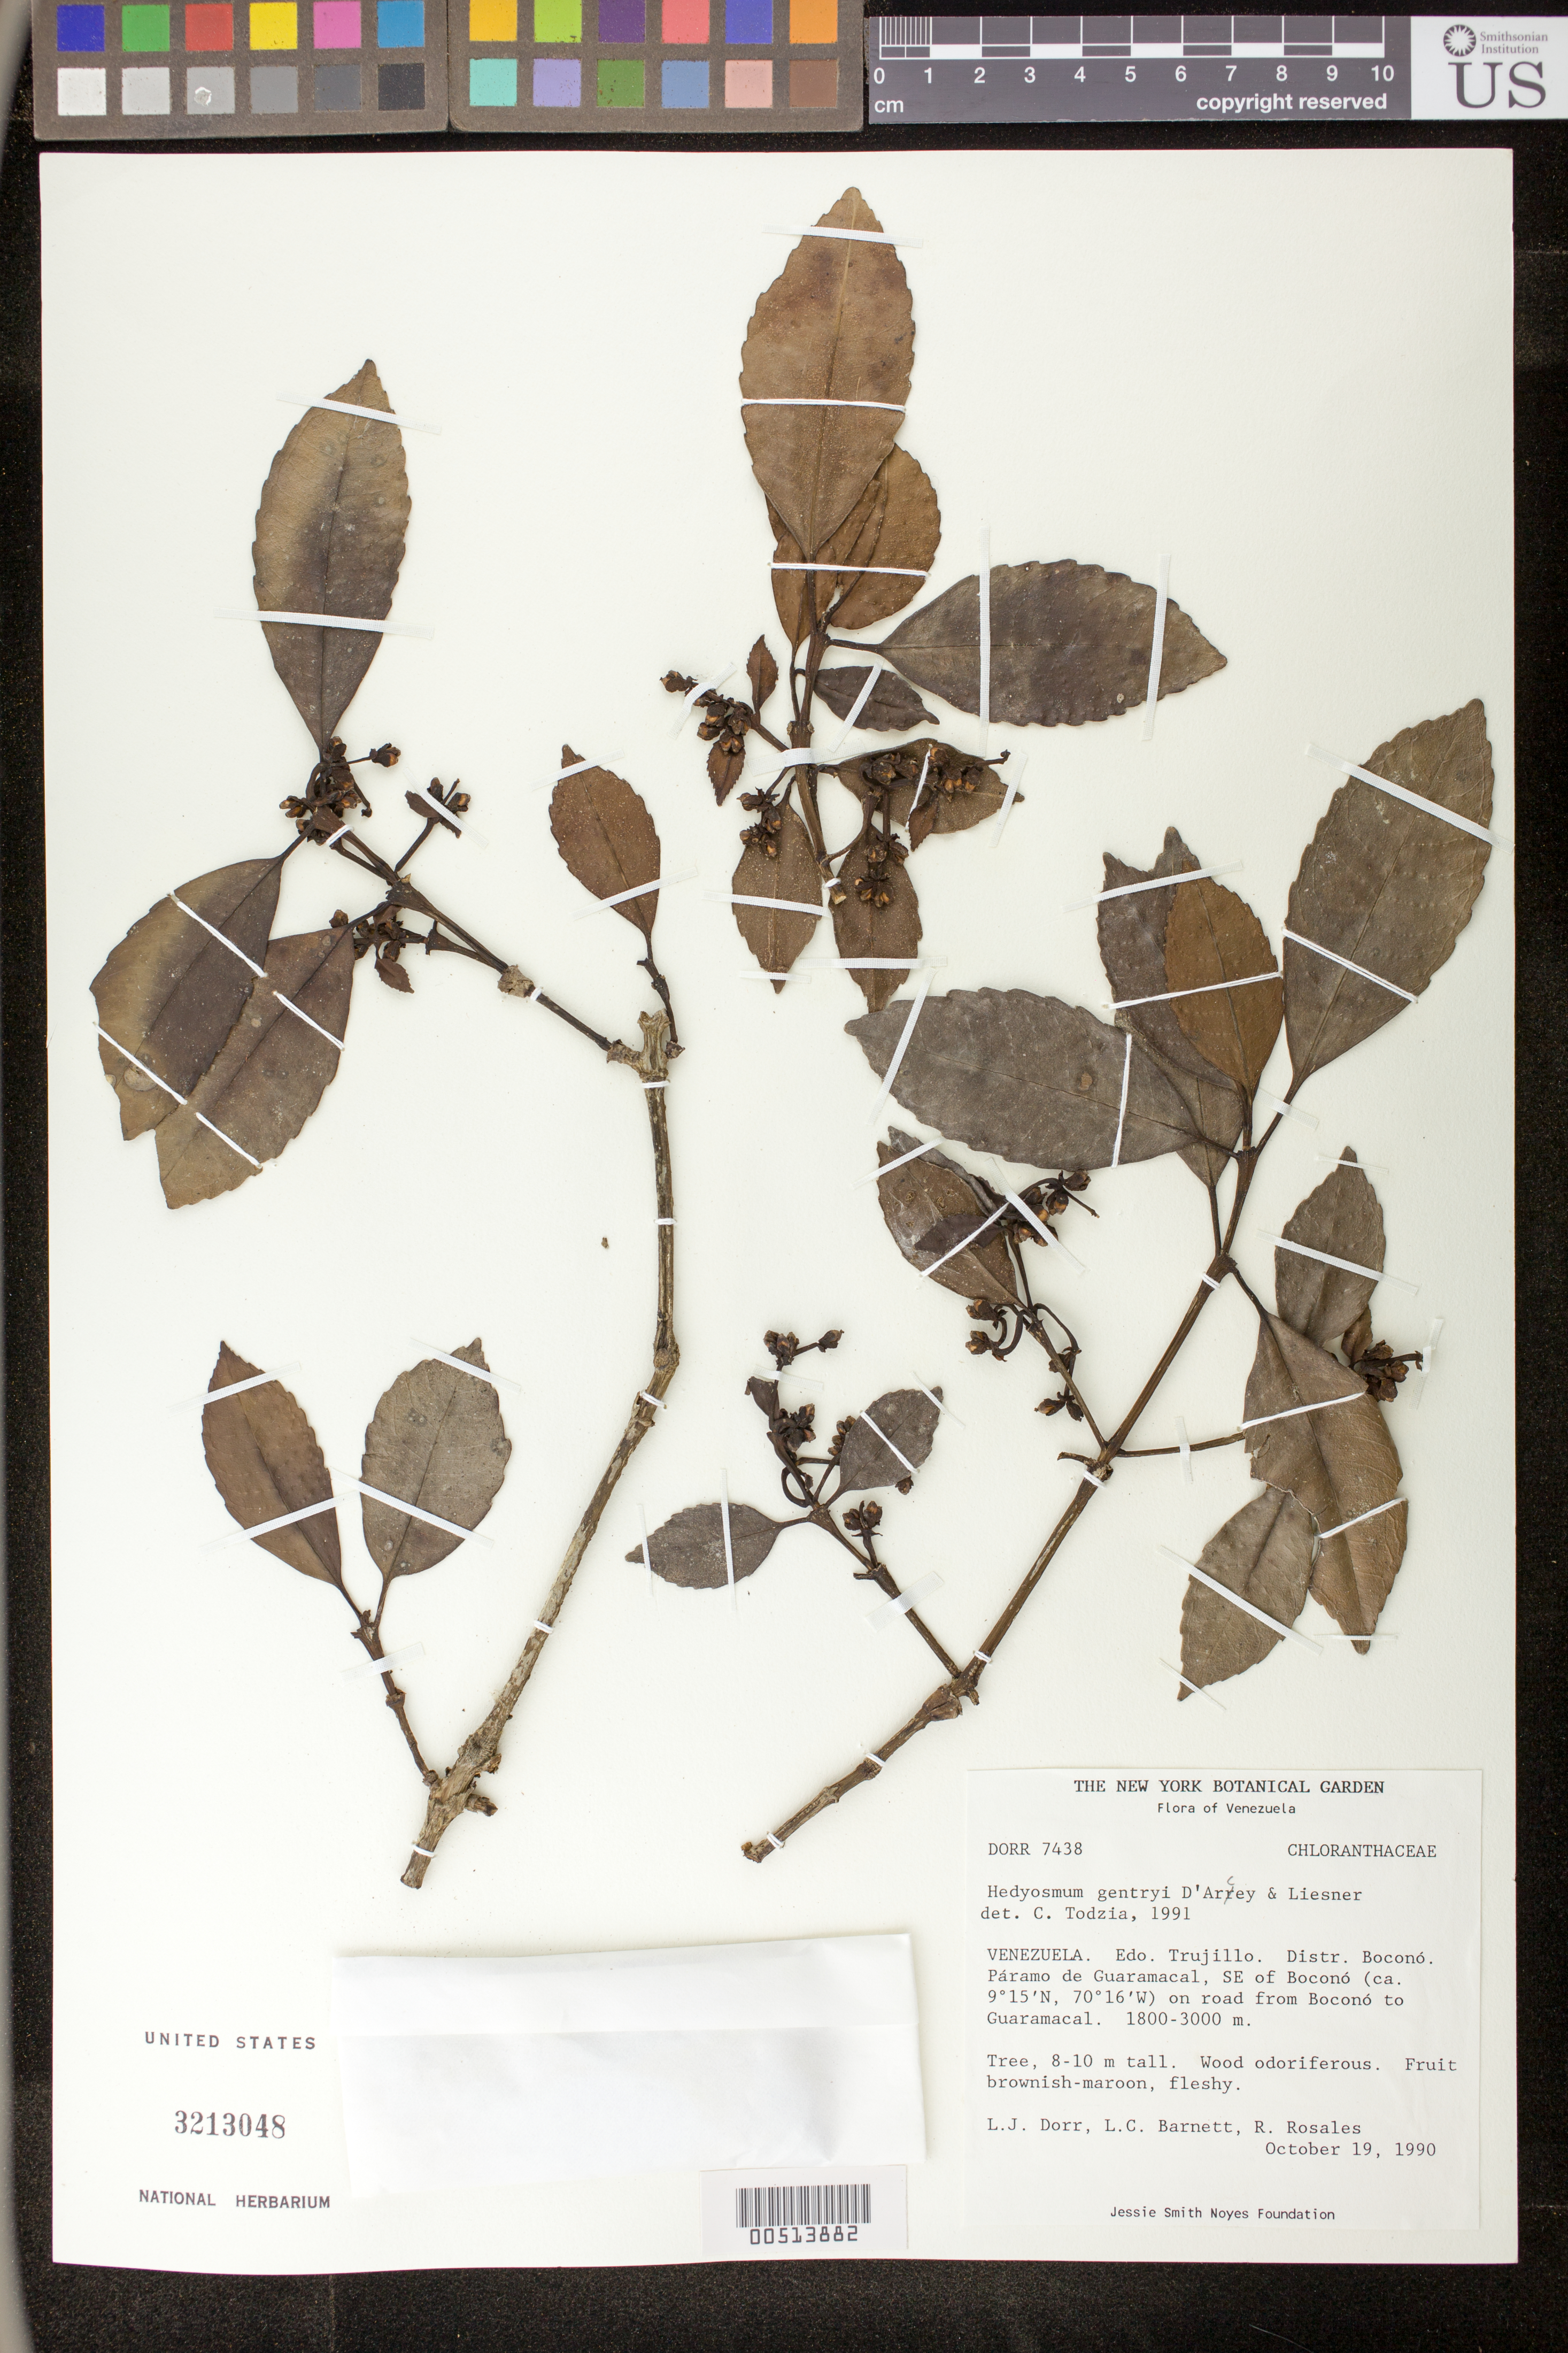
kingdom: Plantae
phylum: Tracheophyta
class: Magnoliopsida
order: Chloranthales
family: Chloranthaceae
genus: Hedyosmum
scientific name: Hedyosmum gentryi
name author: D'Arcy & Liesner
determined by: Todzia, C. A., (TEX), University of Texas Austin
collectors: L. J. Dorr, L. C. Barnett & R. Rosales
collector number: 7438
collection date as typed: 19 Oct 1990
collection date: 1990-10-19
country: Venezuela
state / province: Trujillo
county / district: Boconó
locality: Páramo de Guaramacal, SE of Boconó on road from Boconó to Guaramacal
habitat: Páramo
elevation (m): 1800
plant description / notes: AAU, NY, PORT, TEX, US, VEN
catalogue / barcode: US 3213048